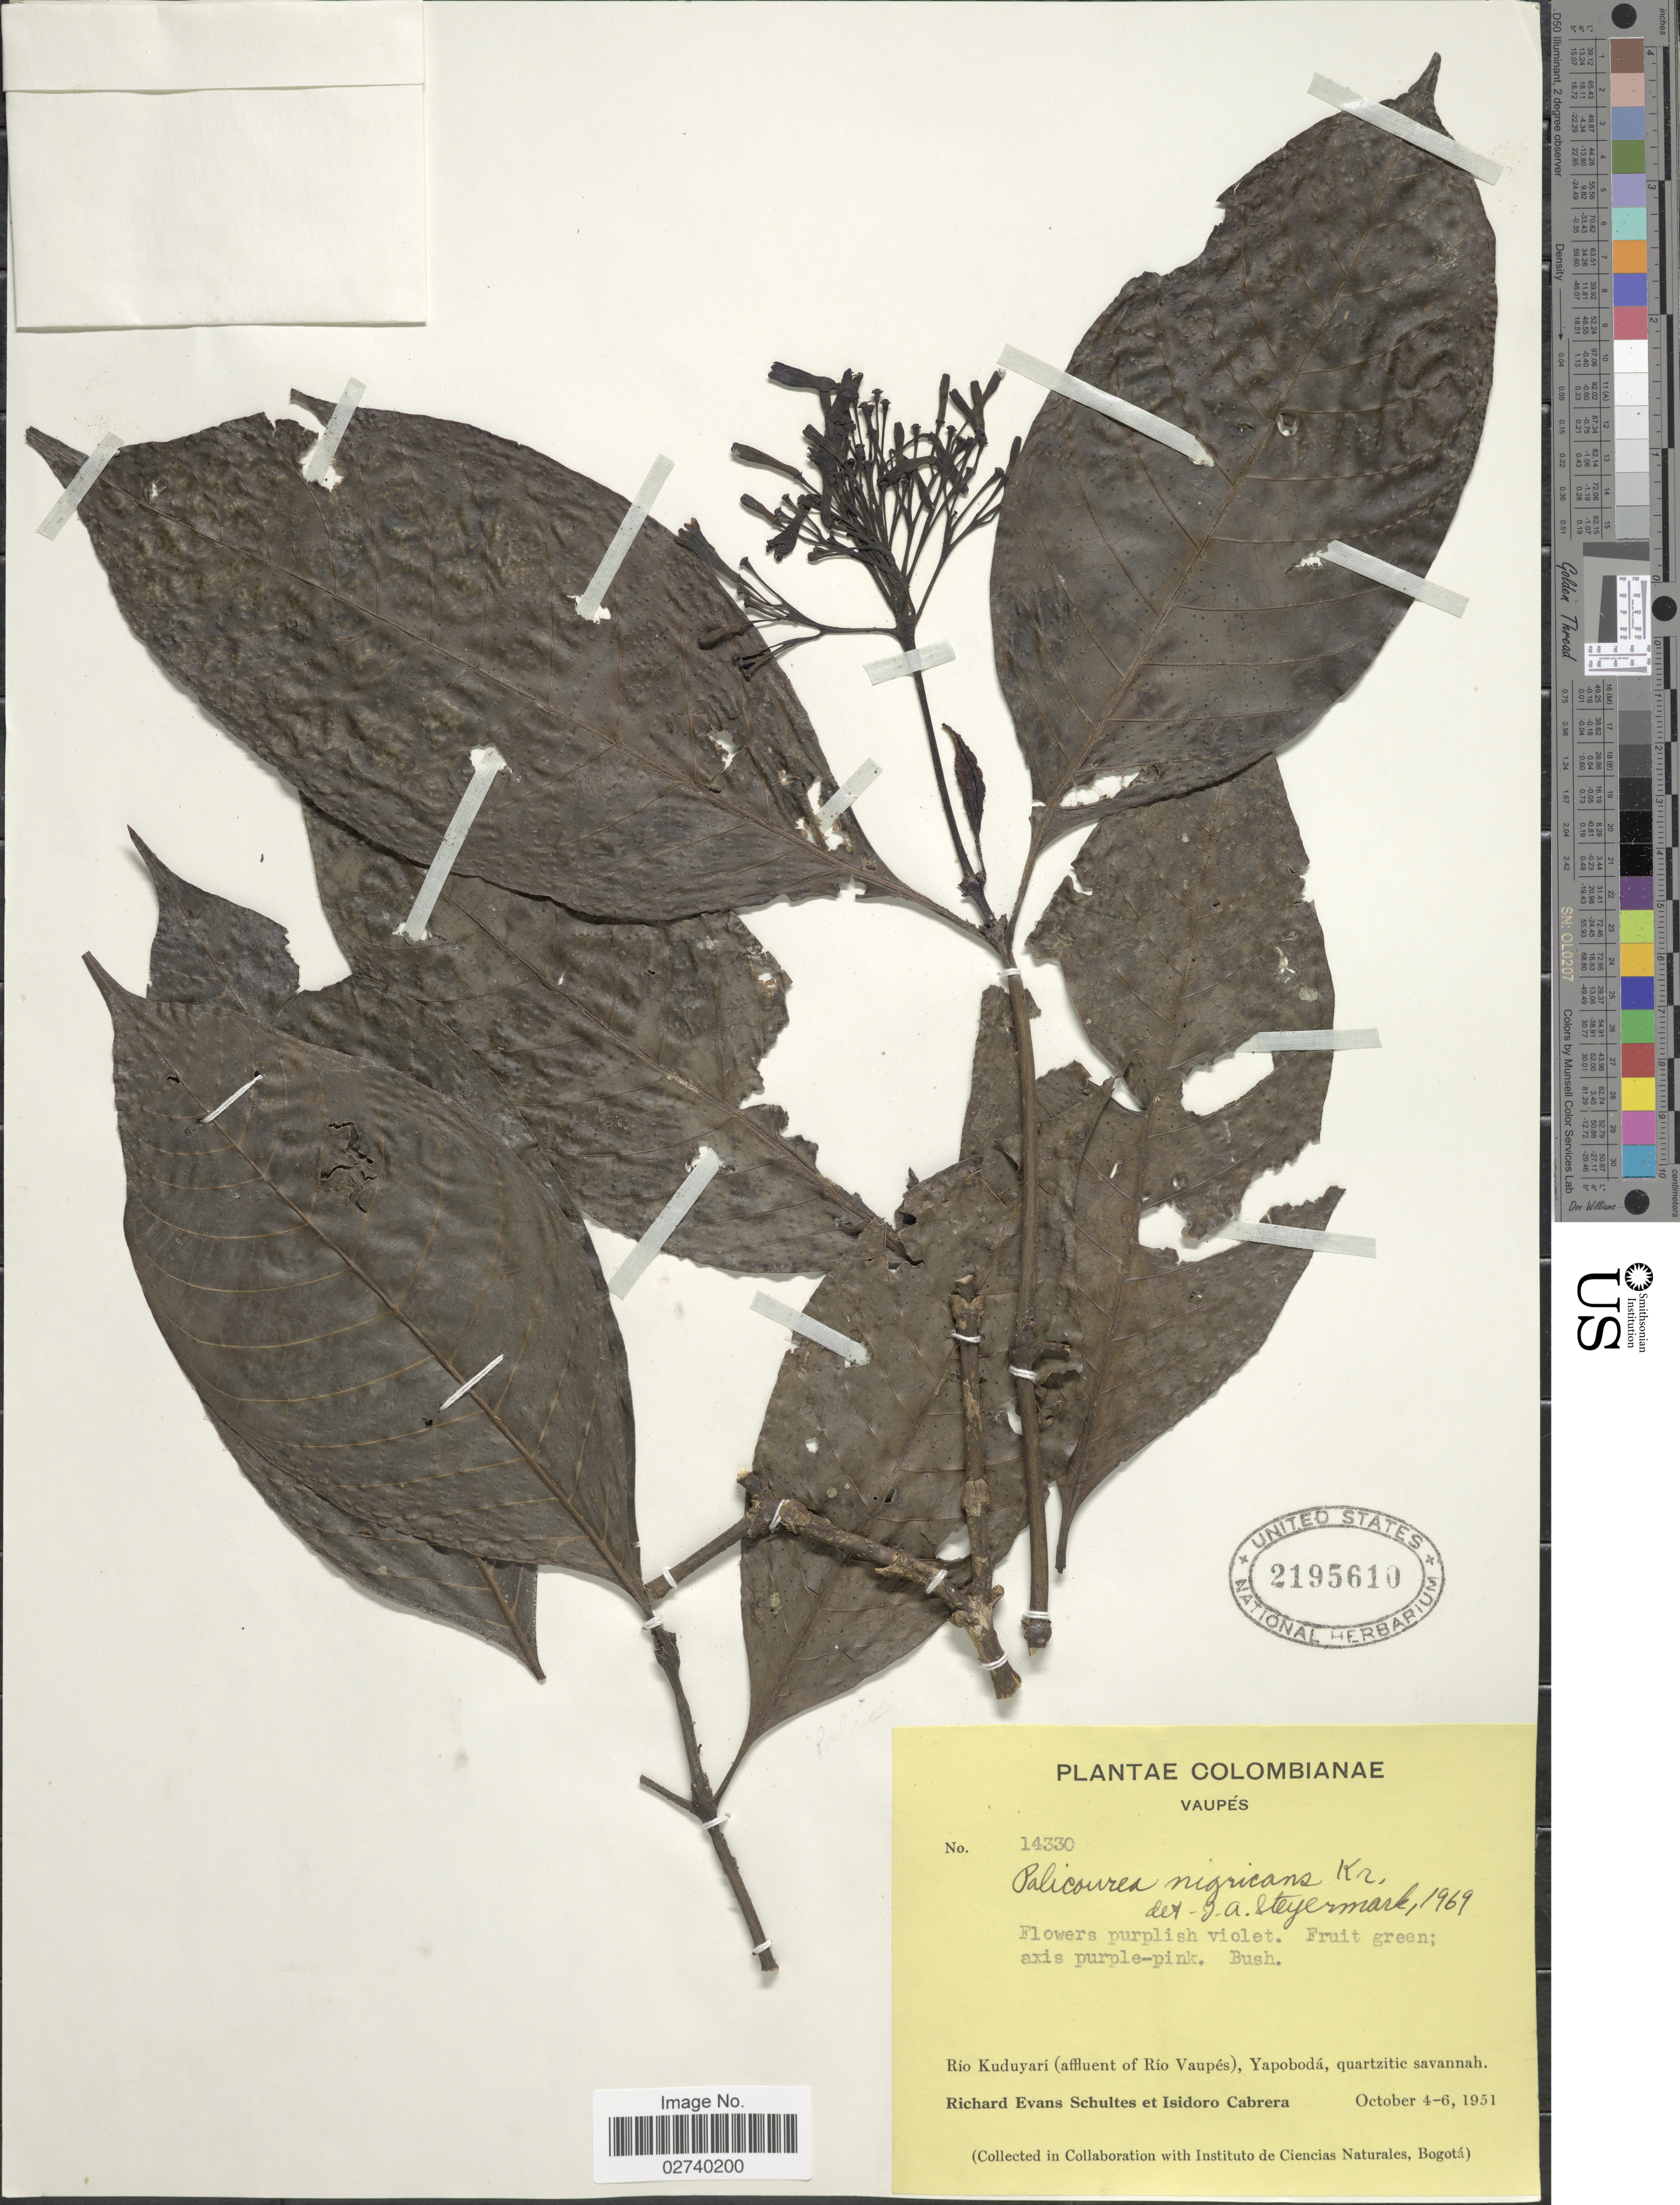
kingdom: Plantae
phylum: Tracheophyta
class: Magnoliopsida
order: Gentianales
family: Rubiaceae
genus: Palicourea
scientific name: Palicourea nigricans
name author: Krause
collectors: R. E. Schultes & I. Cabrera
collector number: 14330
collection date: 1951-10-04/1951-10-06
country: Colombia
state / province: Vaupés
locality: Rio Kuduyari (affluent of Rio Vaupes), Yapoboda, quartzitc savannah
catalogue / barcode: US 2195610